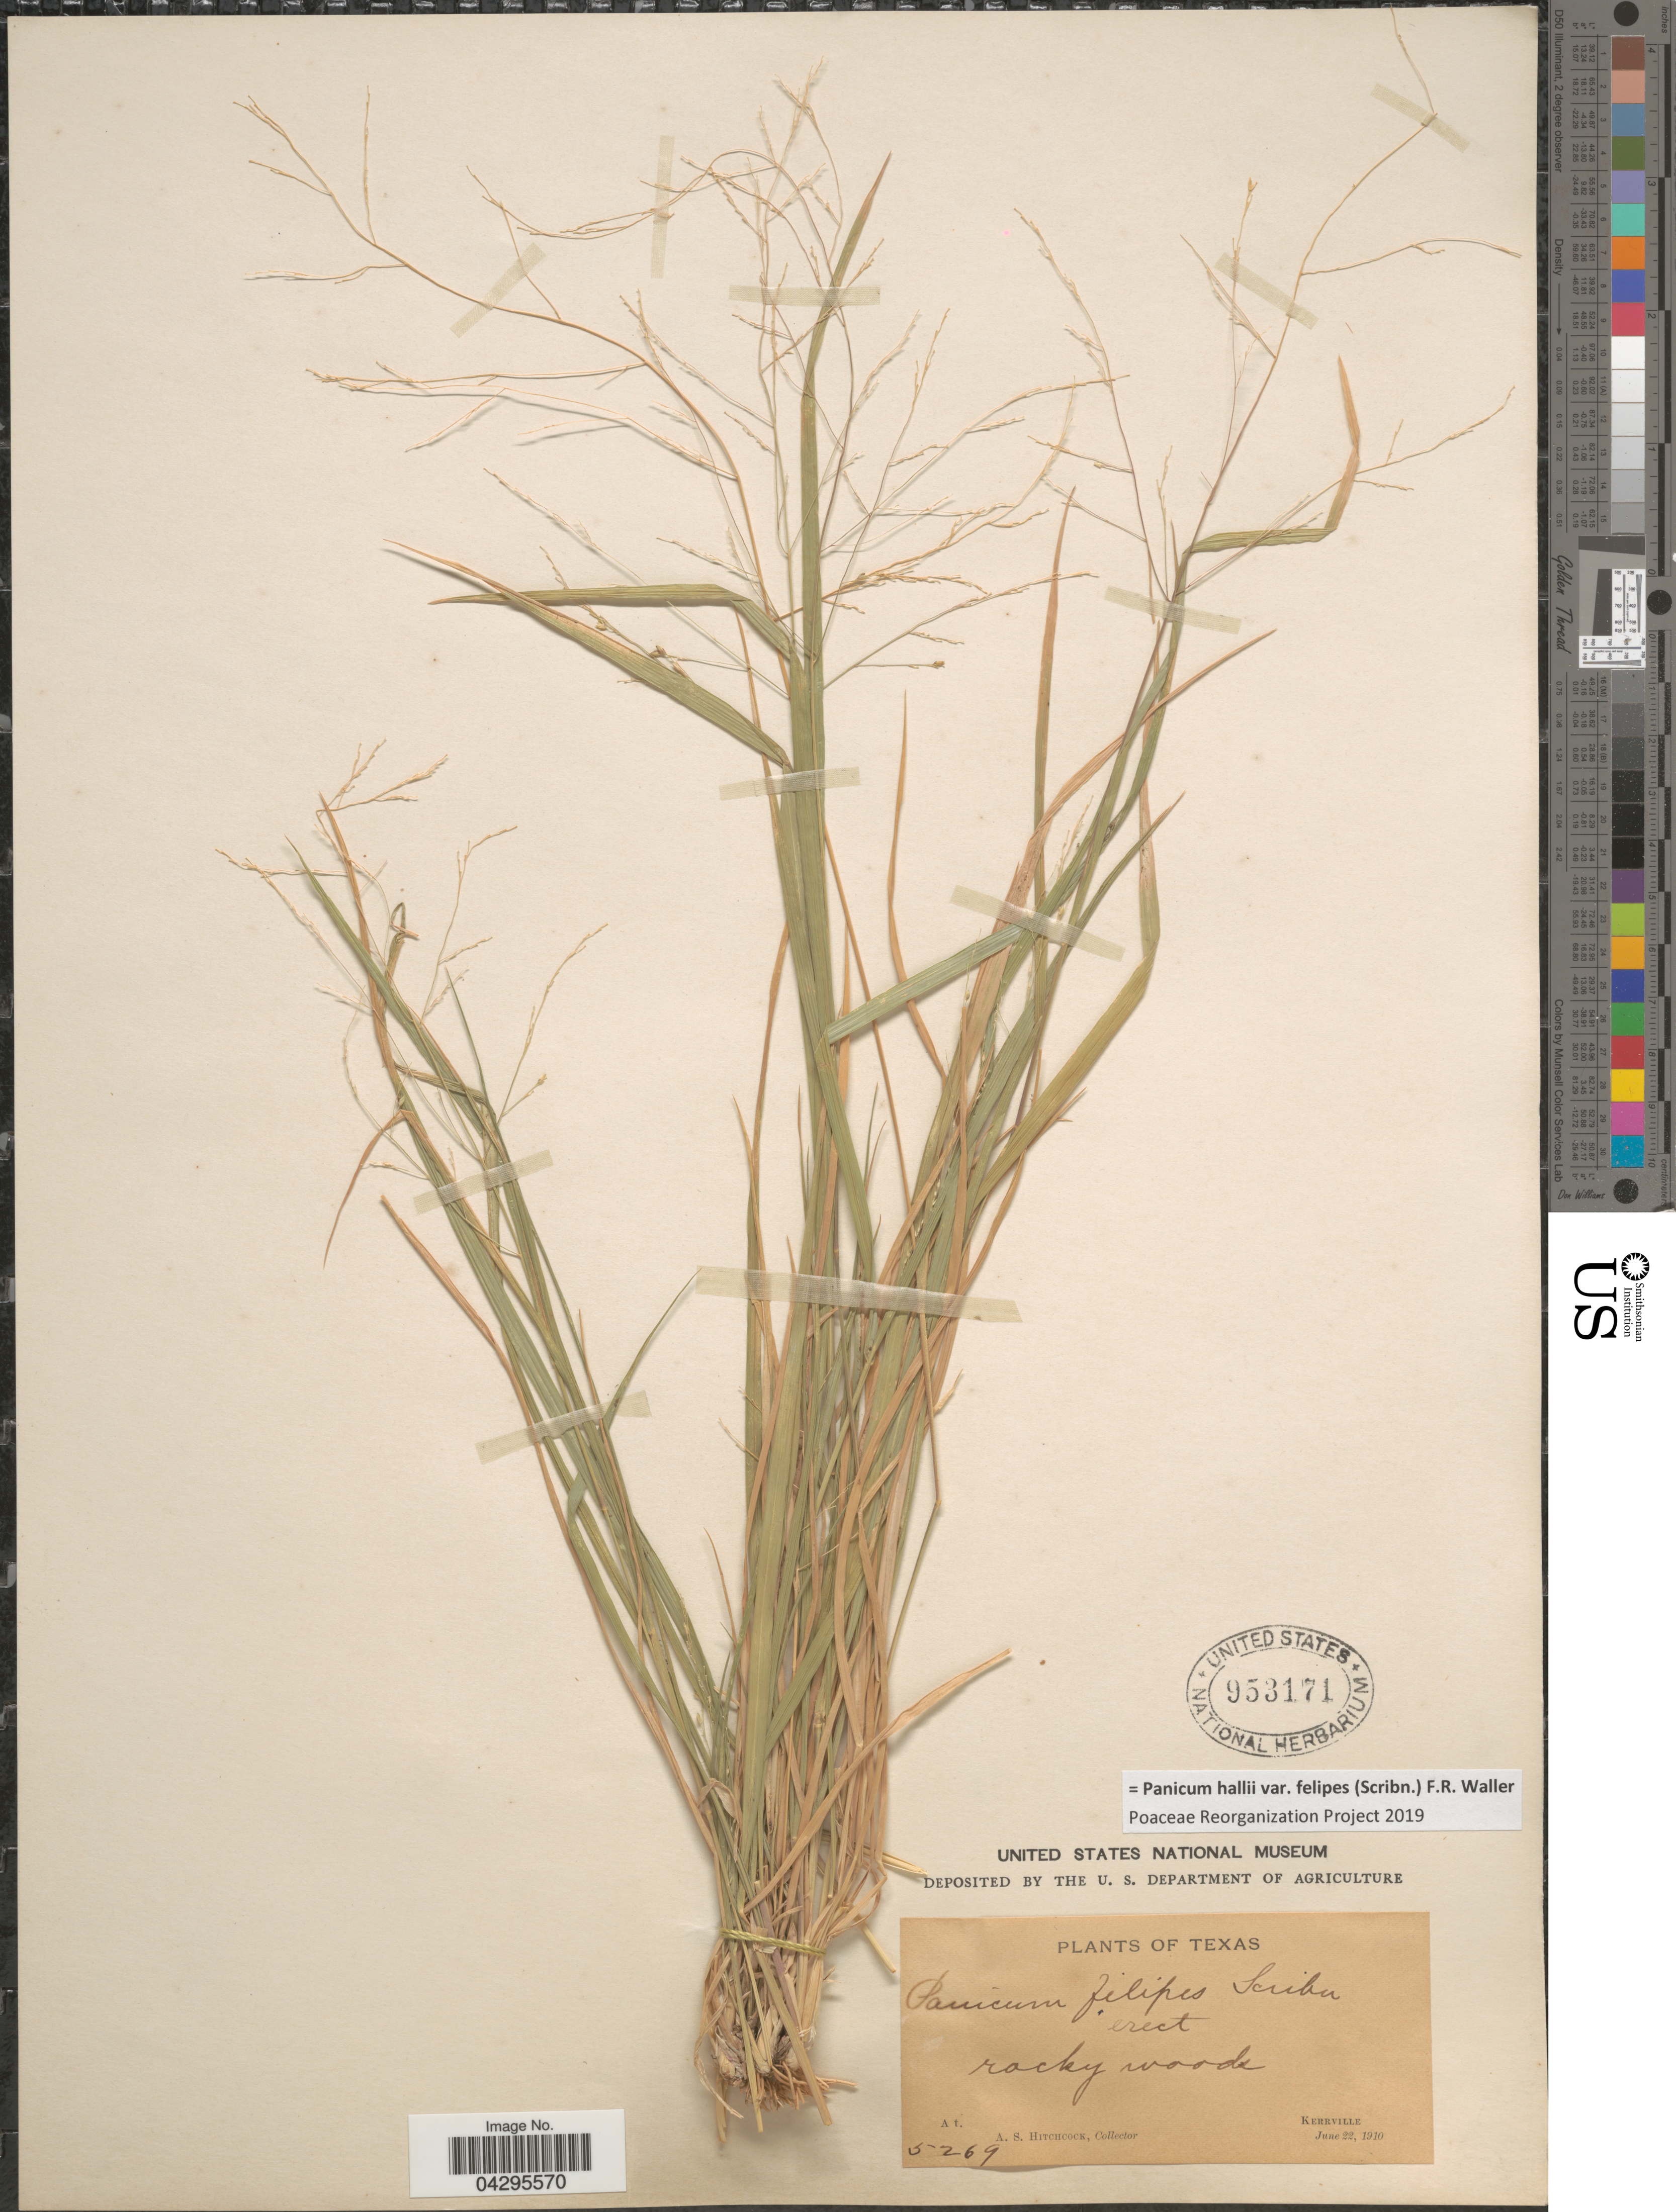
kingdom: Plantae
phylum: Tracheophyta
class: Liliopsida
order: Poales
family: Poaceae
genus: Panicum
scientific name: Panicum hallii var. felipes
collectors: A. S. Hitchcock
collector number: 5269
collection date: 1910-06-22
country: United States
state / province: Texas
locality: Kerrville.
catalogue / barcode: US 953171